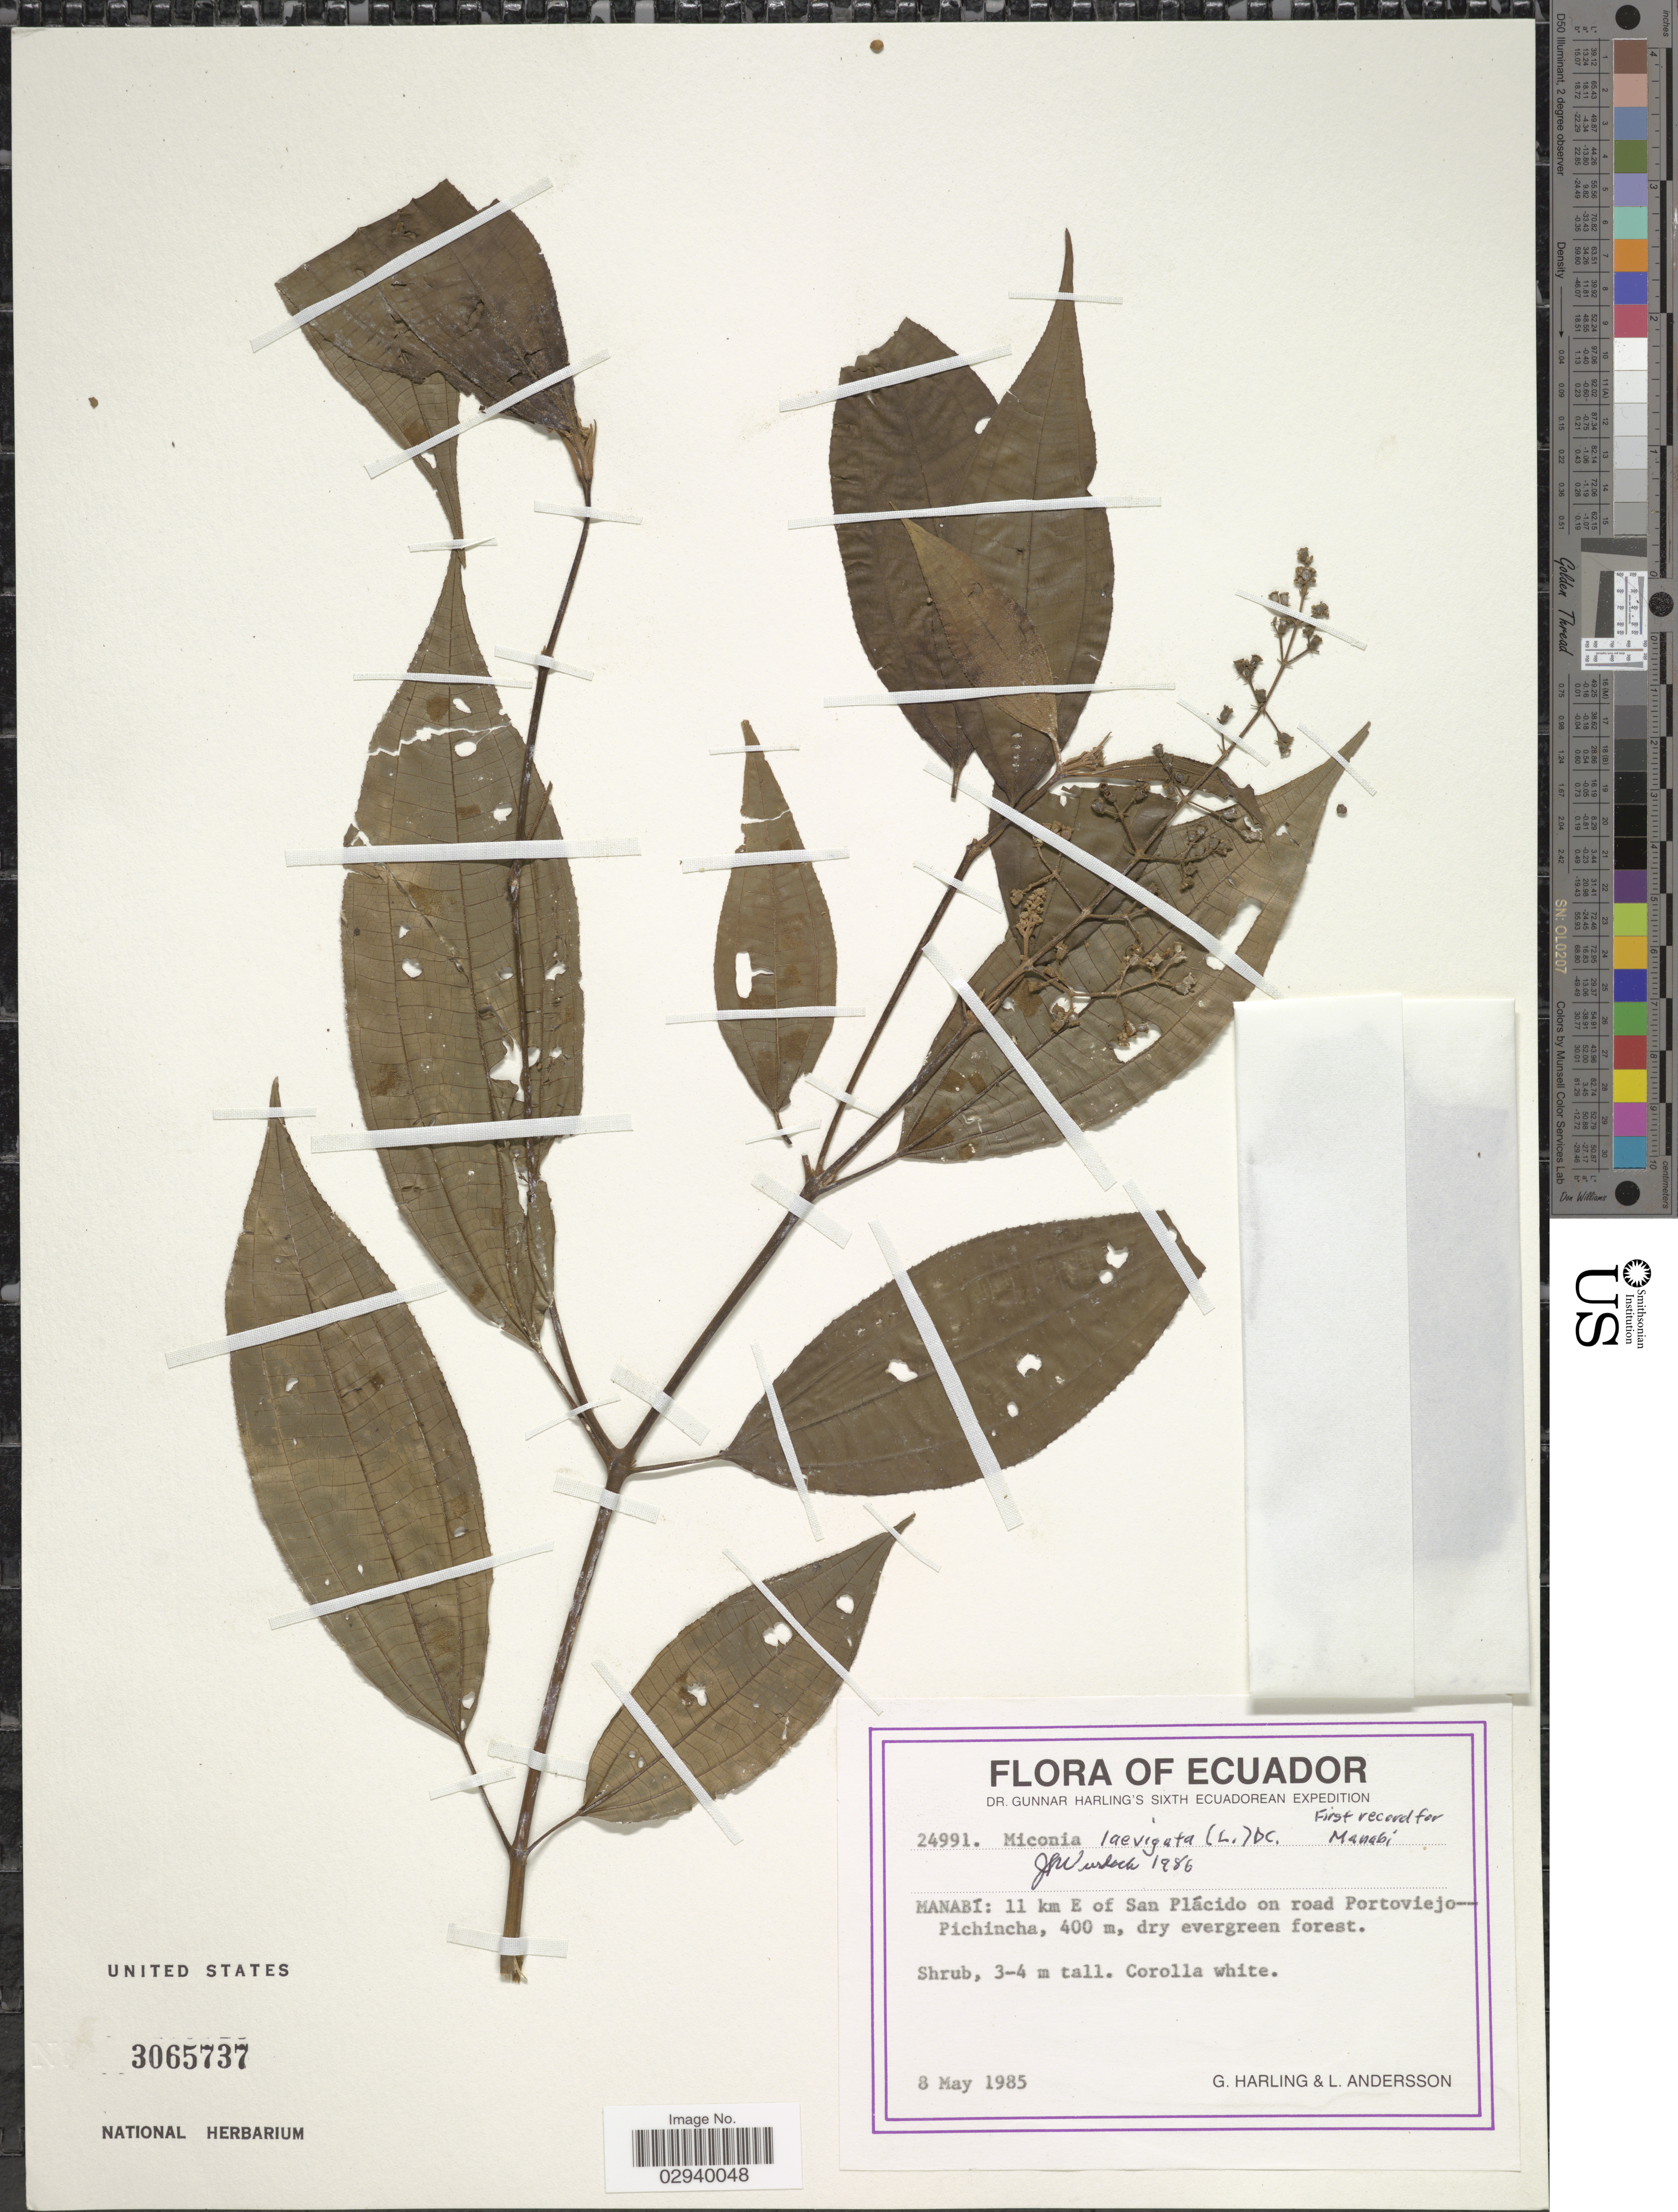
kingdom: Plantae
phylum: Tracheophyta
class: Magnoliopsida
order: Myrtales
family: Melastomataceae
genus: Miconia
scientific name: Miconia laevigata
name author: (L.) D. Don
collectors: G. Harling & L. Andersson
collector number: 24991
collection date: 1985-05-08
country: Ecuador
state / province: Manabí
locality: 11 km E of San Plácido on road Portoviejo-Pichincha.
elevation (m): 400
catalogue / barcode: US 3065737